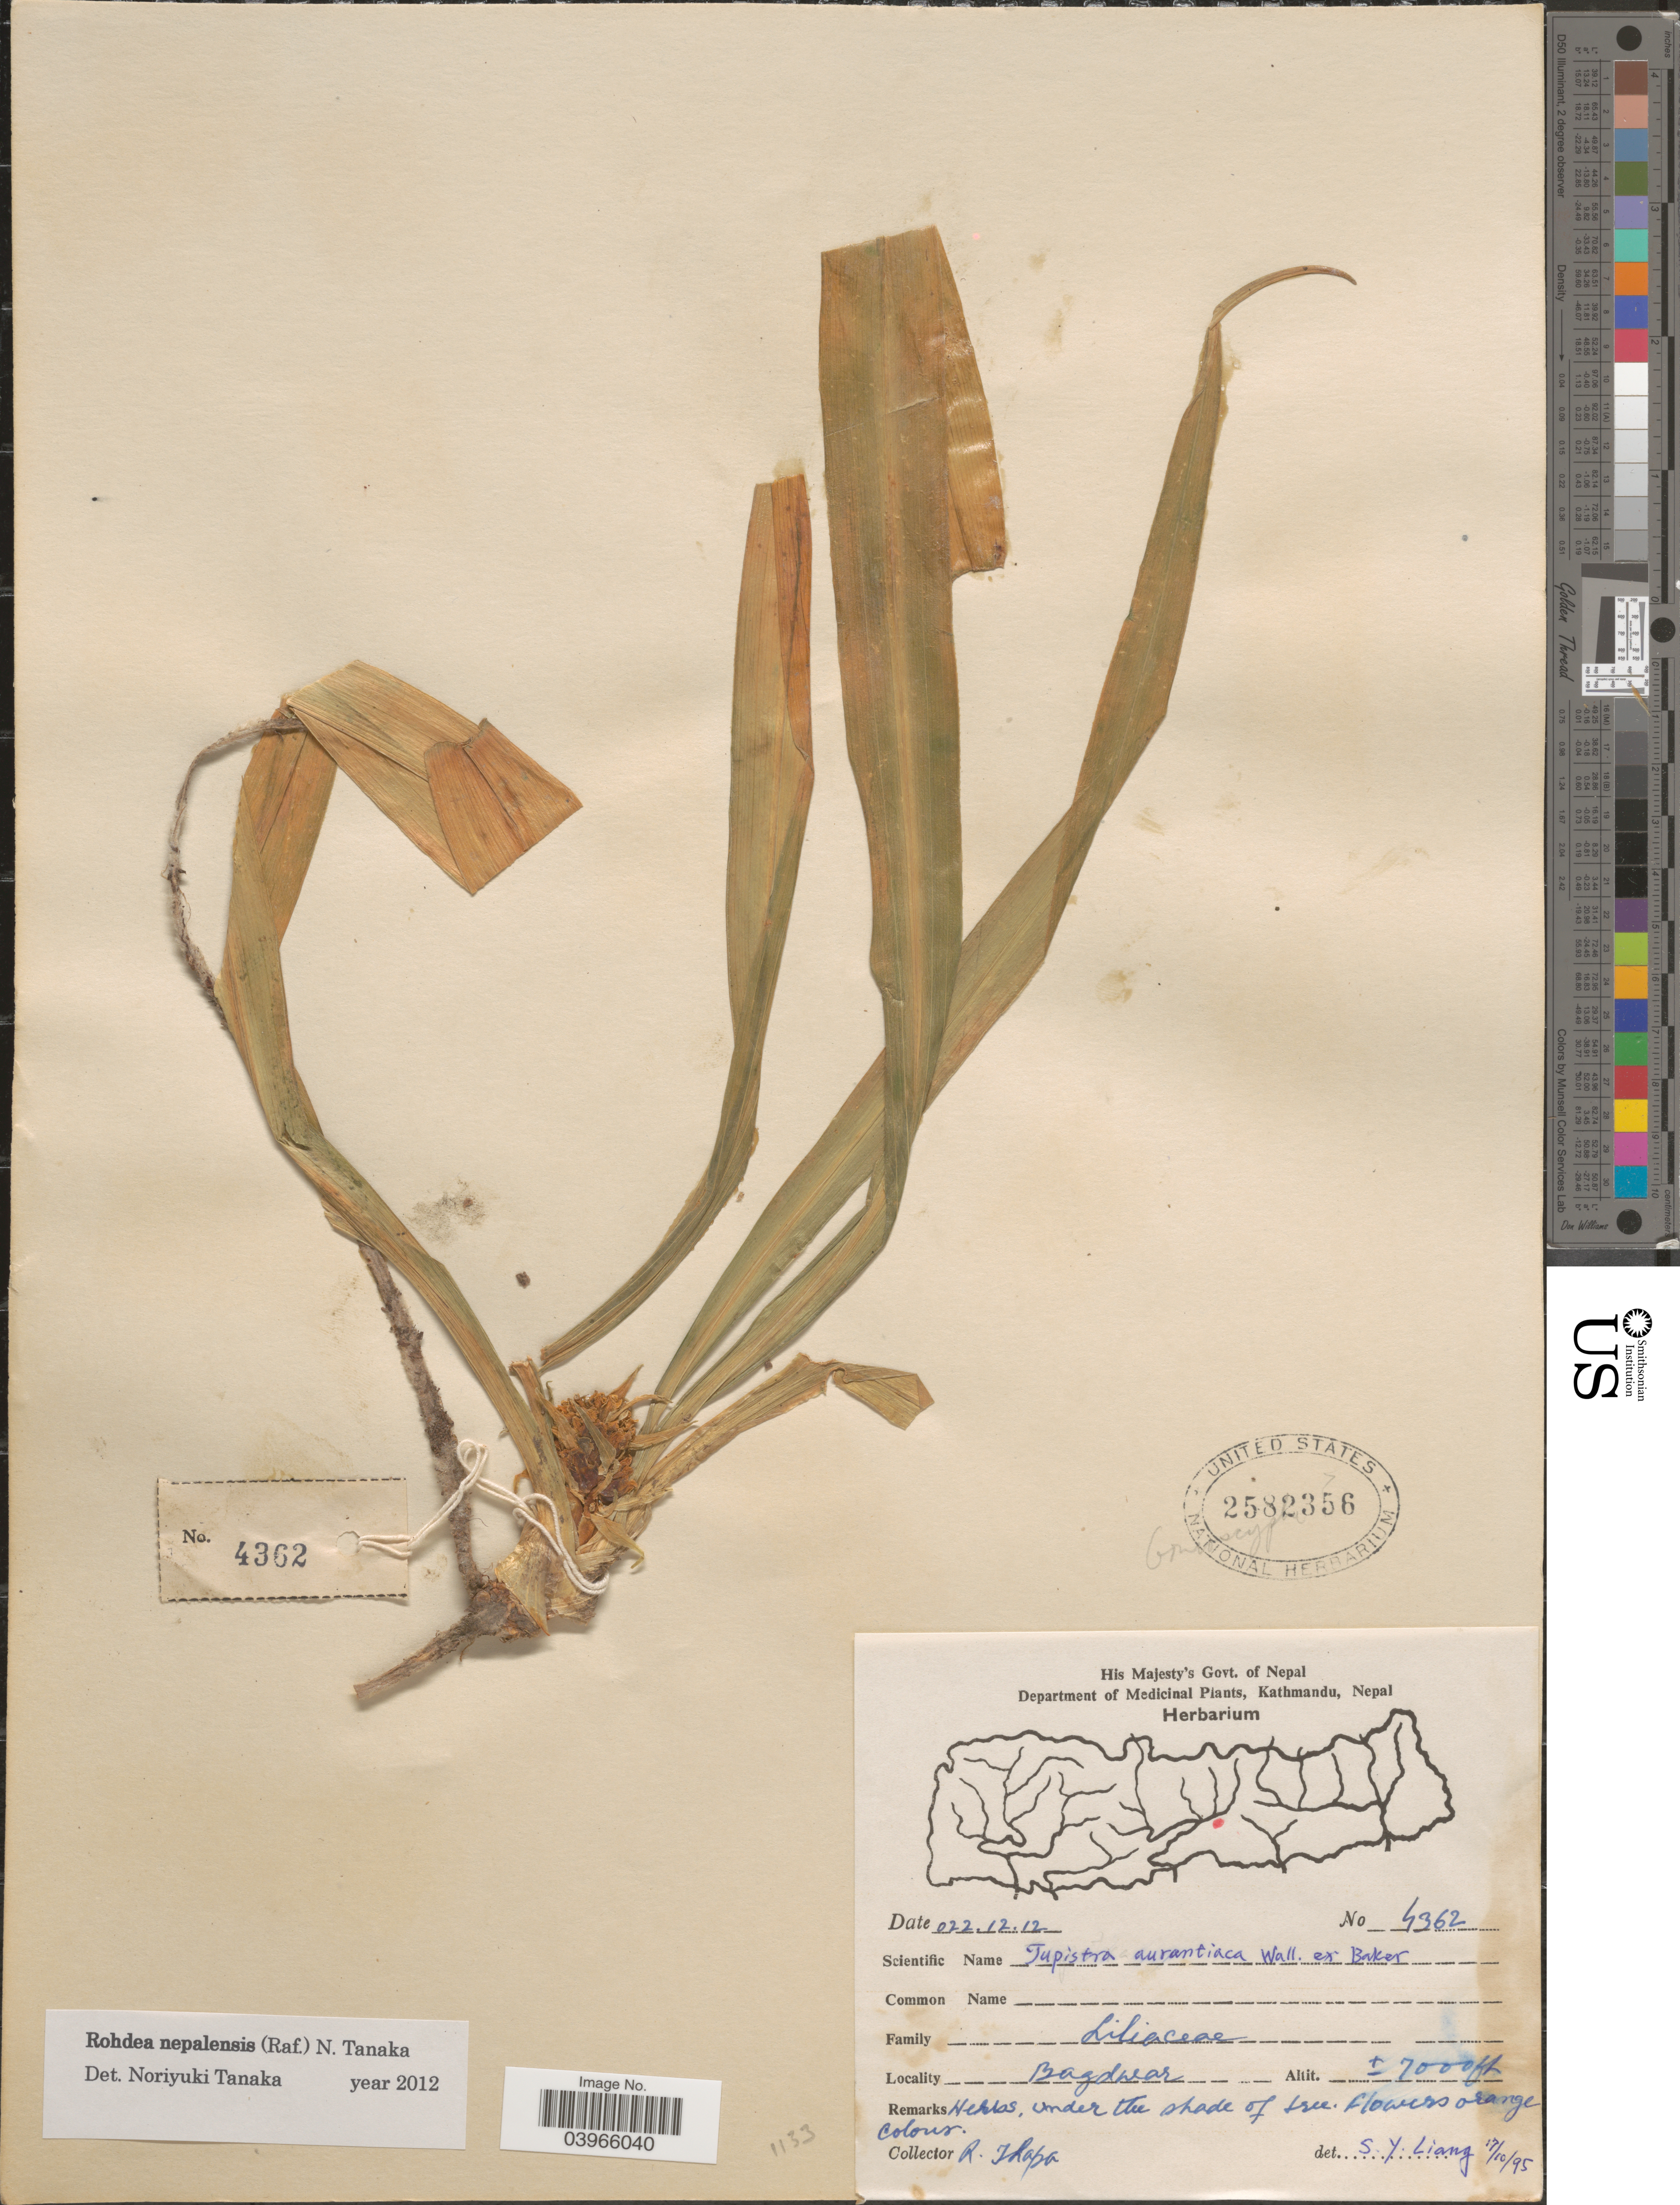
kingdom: Plantae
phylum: Tracheophyta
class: Liliopsida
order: Asparagales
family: Asparagaceae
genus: Rohdea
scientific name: Rohdea nepalensis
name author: (Raf.) N. Tanaka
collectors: R. Thapa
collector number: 4362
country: Nepal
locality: Bagdwar.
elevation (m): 2134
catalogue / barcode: US 2582356